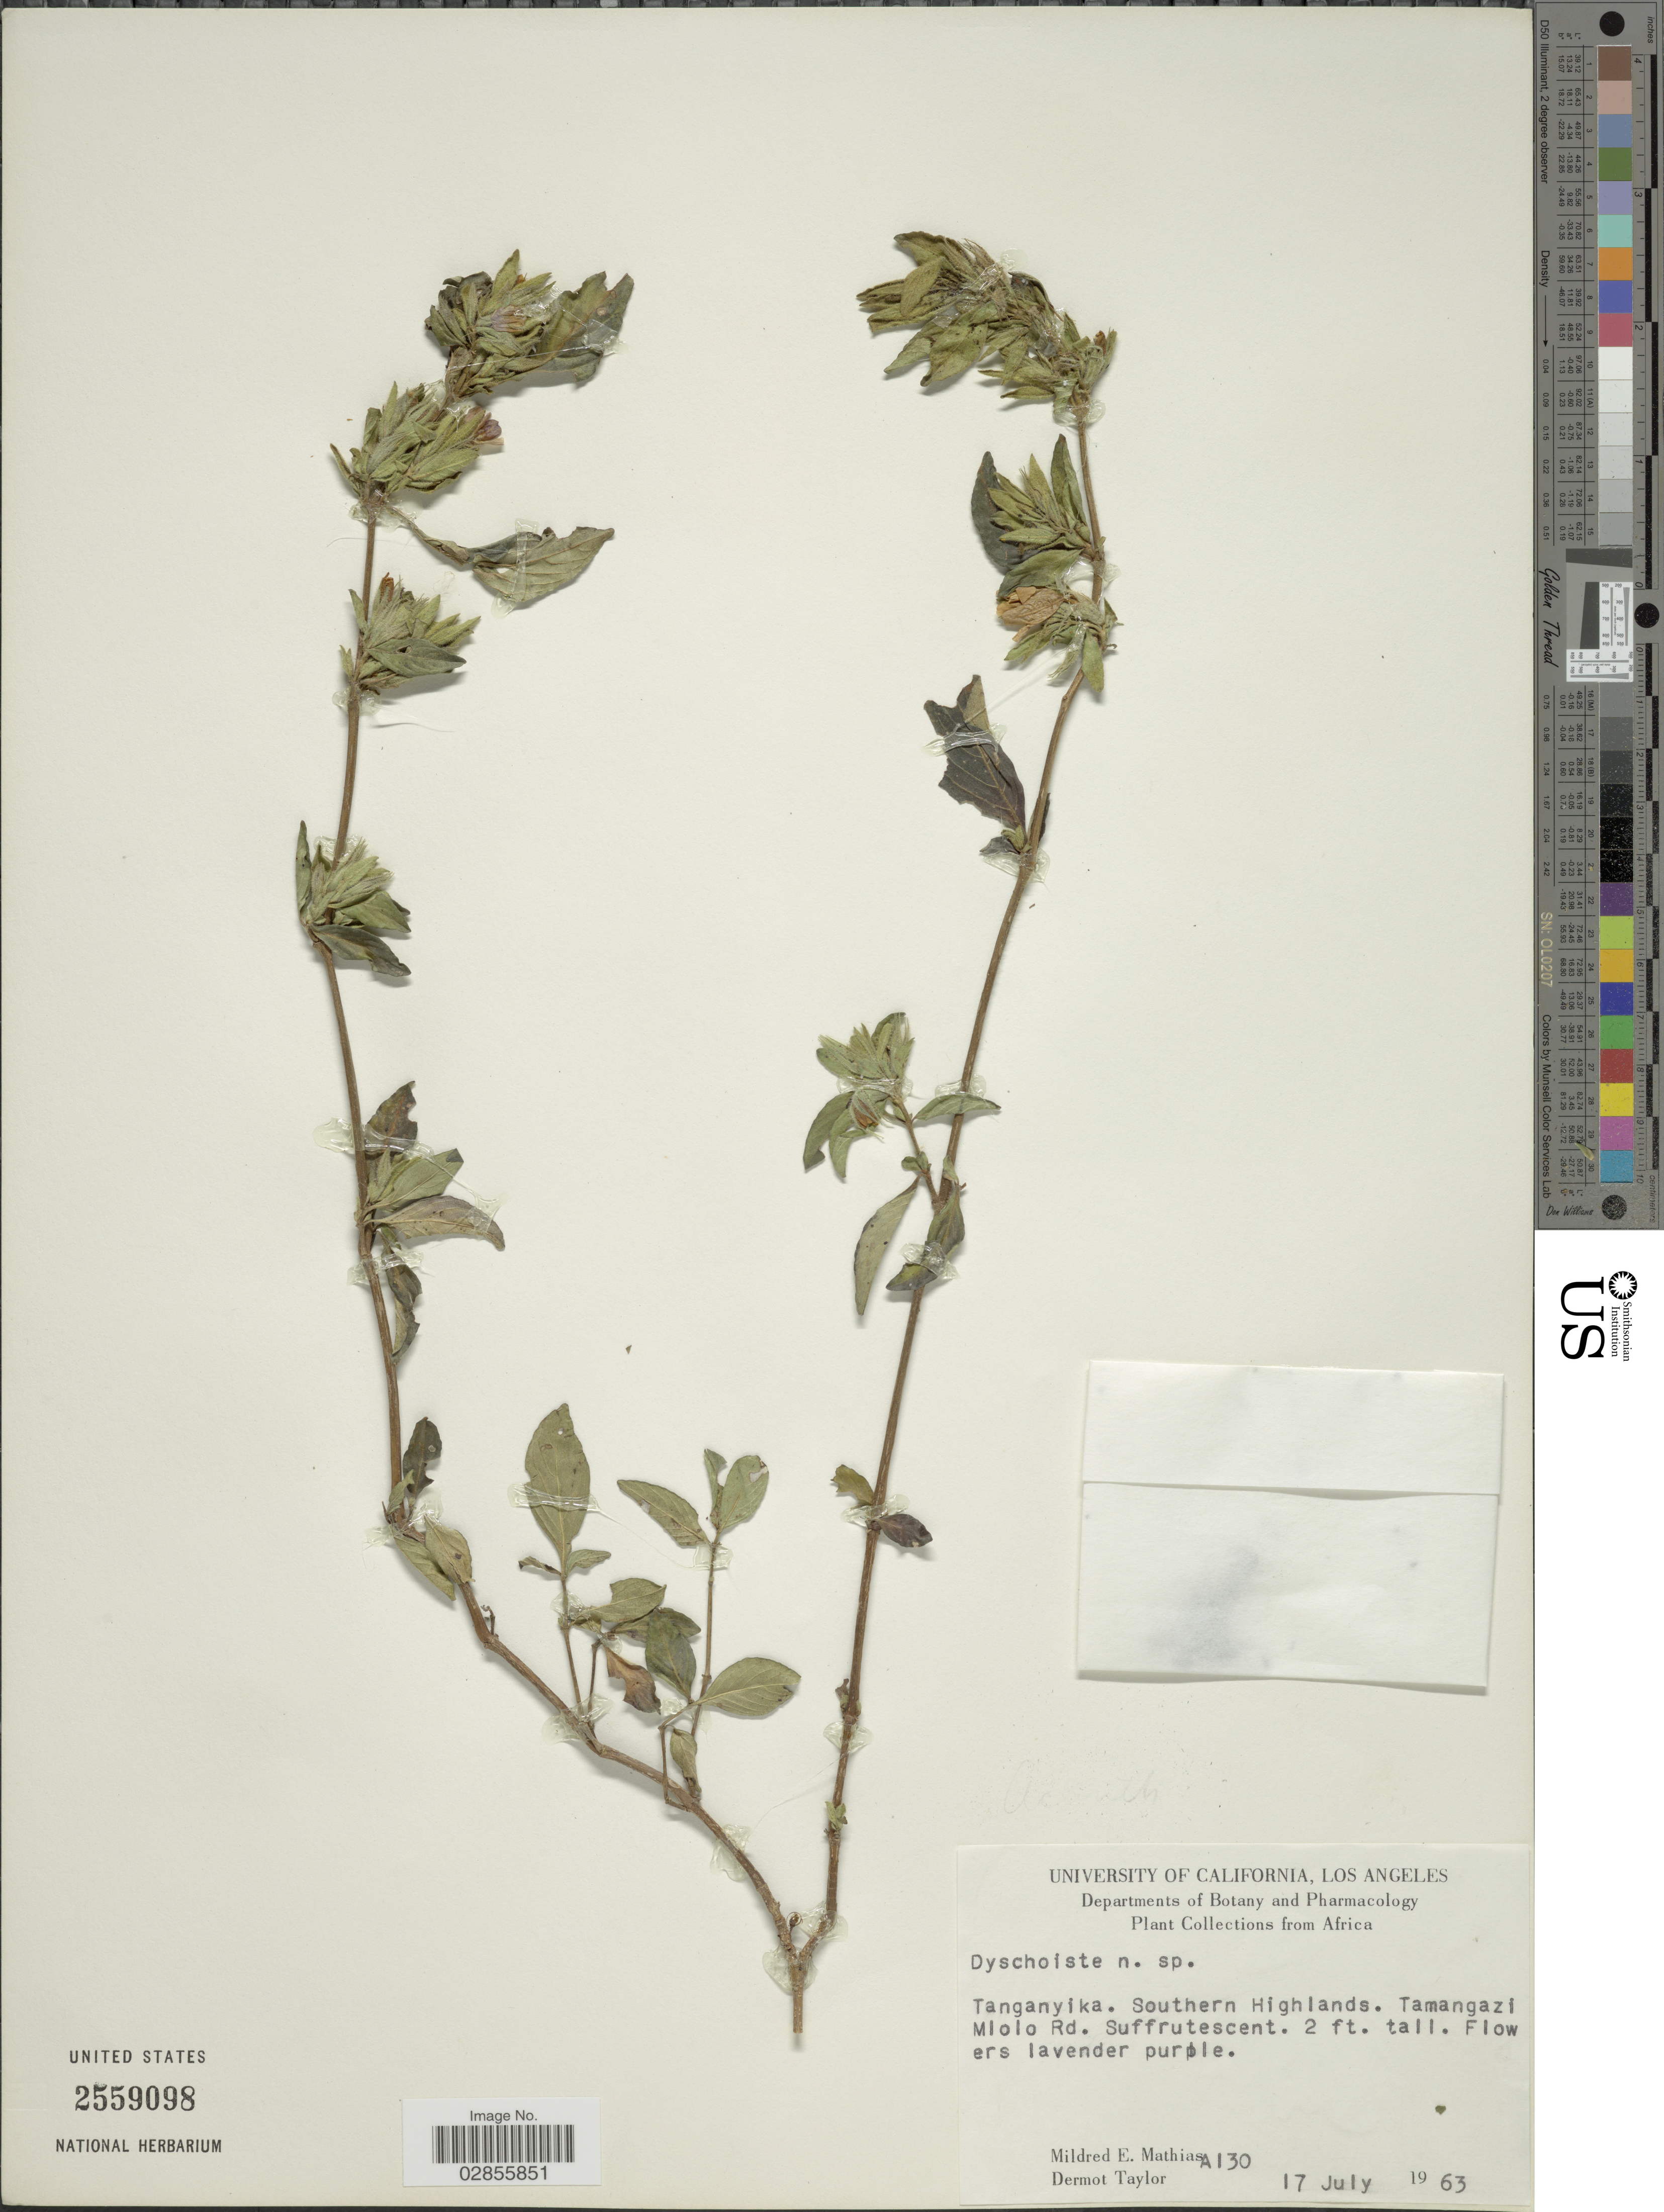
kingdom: Plantae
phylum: Tracheophyta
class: Magnoliopsida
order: Lamiales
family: Acanthaceae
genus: Dyschoriste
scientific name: Dyschoriste sp.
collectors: M. E. Mathias & D. Taylor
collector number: A130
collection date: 1963-07-17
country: Tanzania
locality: Tanganyika, Southern Highlands. Tamangazi Mlolo Rd.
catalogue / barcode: US 2559098